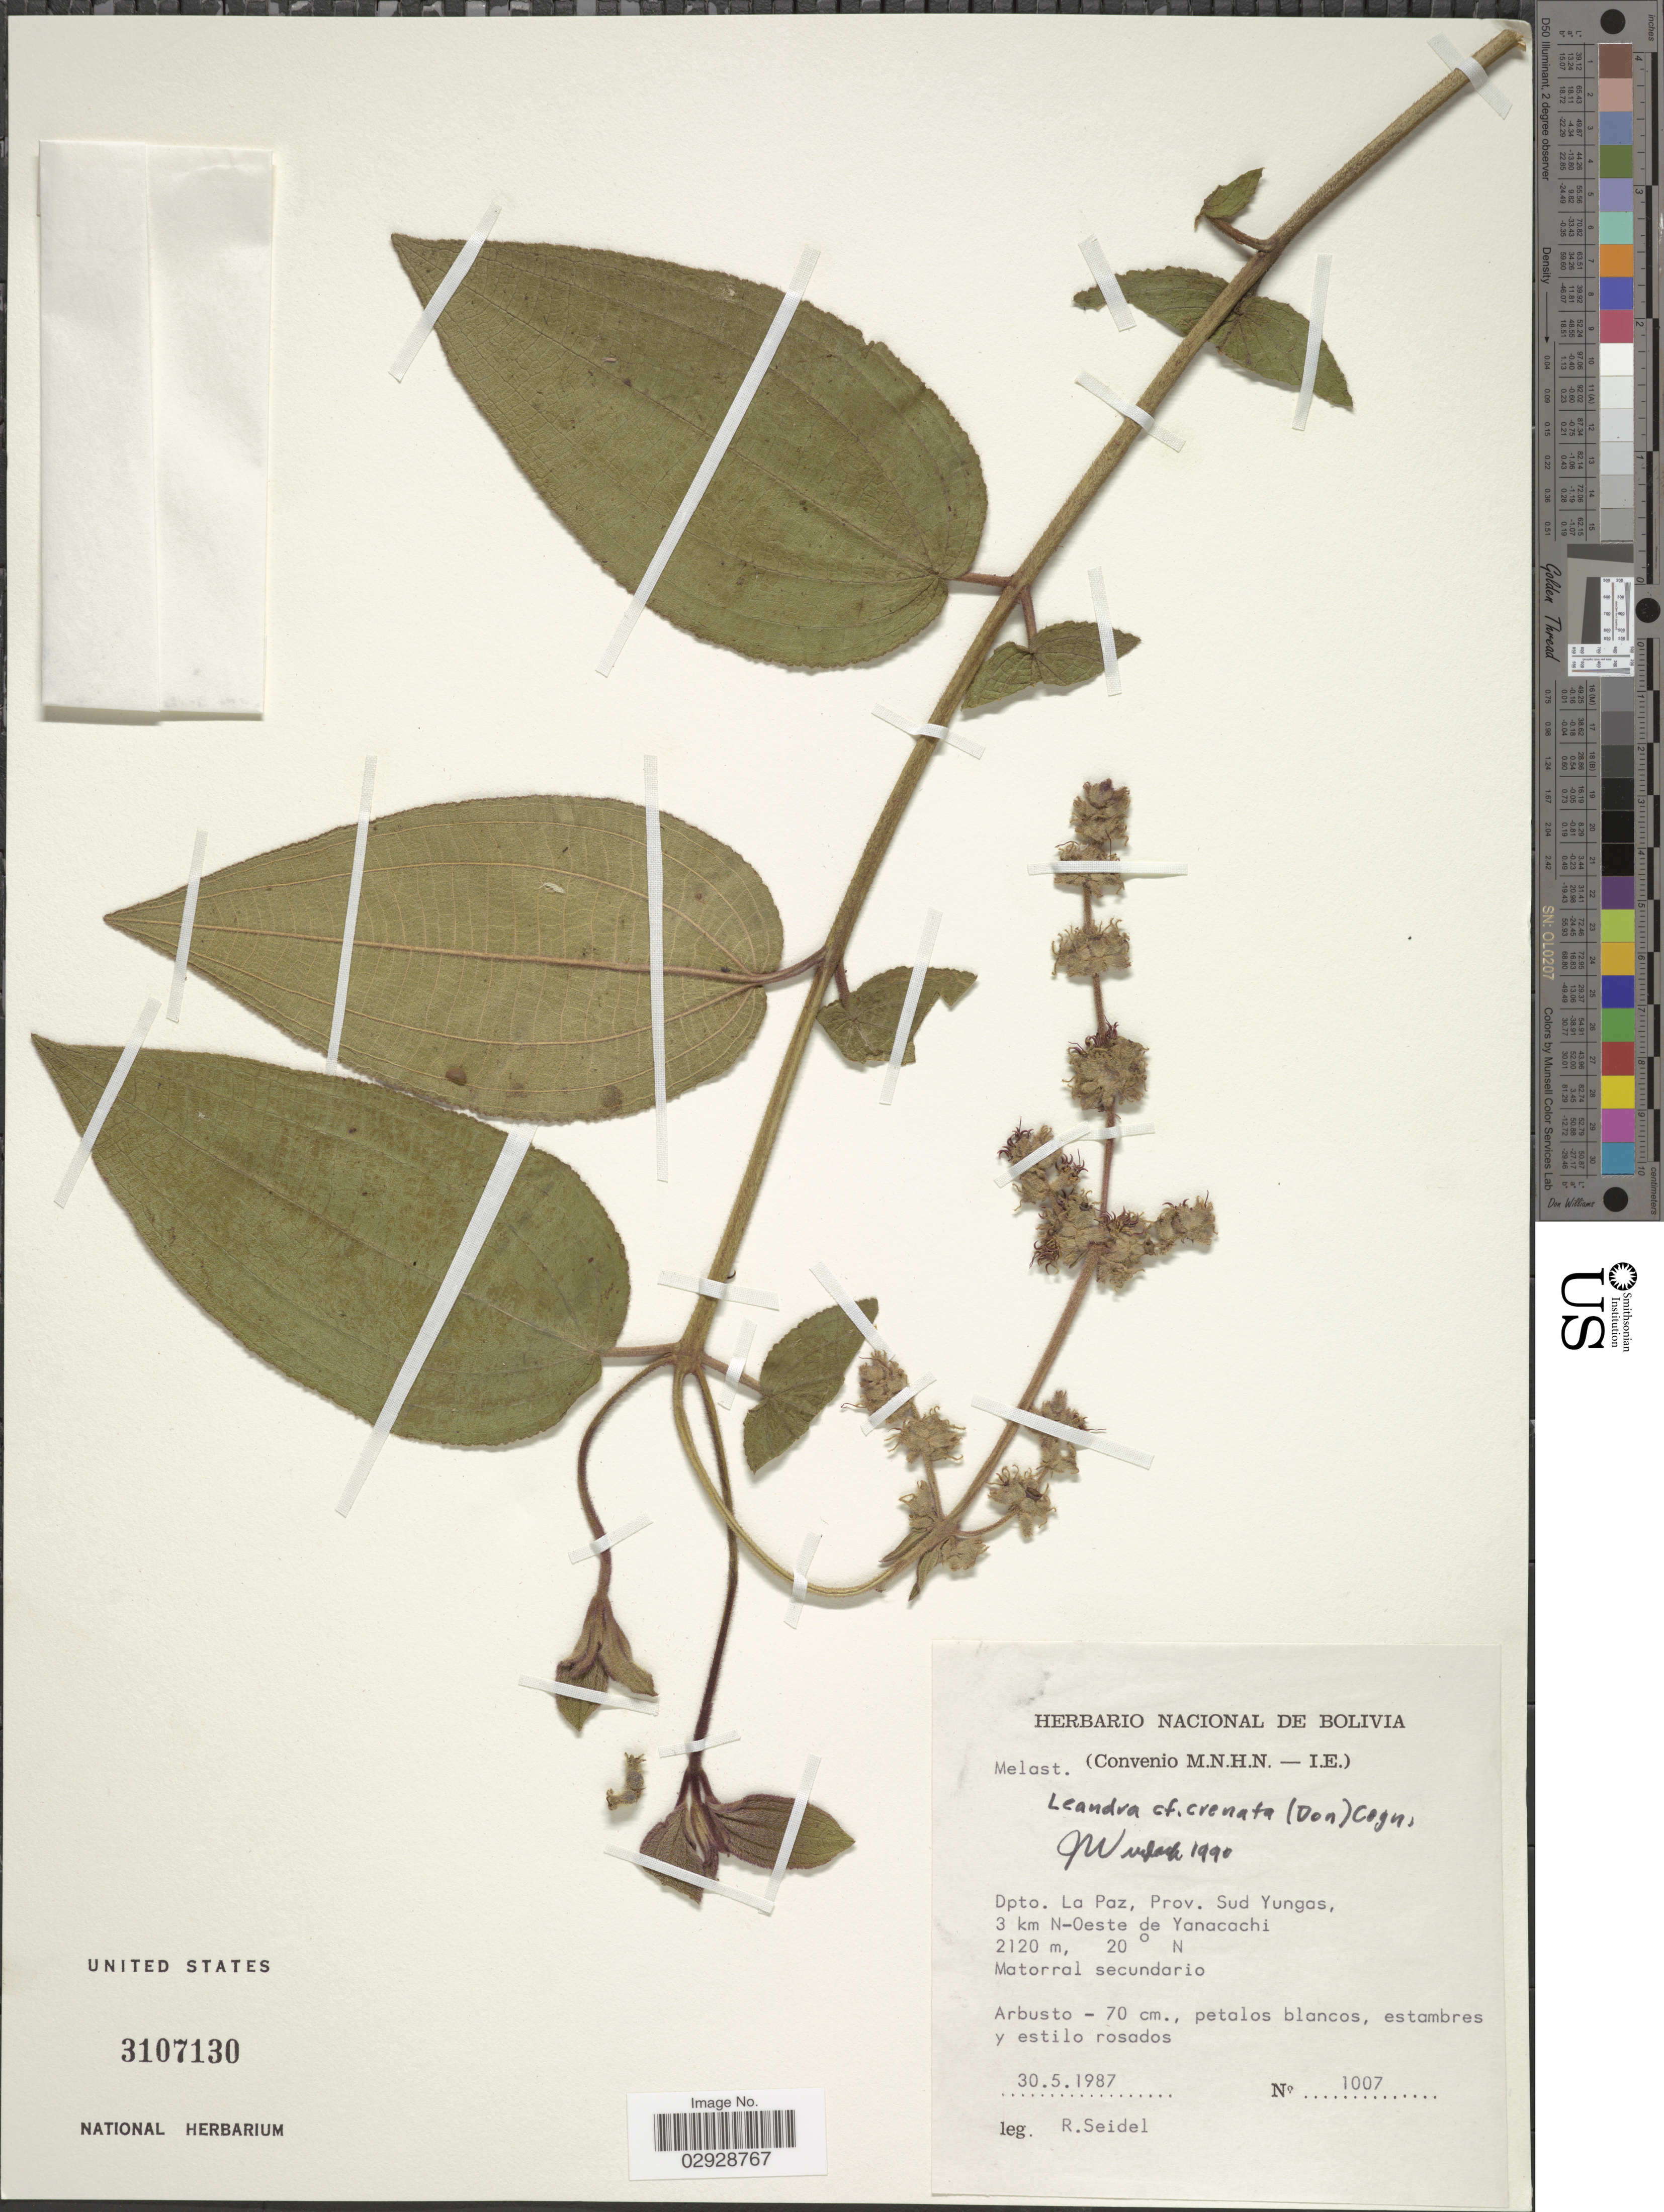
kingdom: Plantae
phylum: Tracheophyta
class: Magnoliopsida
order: Myrtales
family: Melastomataceae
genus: Leandra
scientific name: Leandra crenata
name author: (D. Don) Cogn.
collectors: R. Seidel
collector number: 1007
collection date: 1987-05-30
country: Bolivia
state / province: La Paz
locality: Dpto. La Paz, Prov. Sud Yungas, 3 km N-Oeste de Yanacachi.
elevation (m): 2120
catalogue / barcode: US 3107130